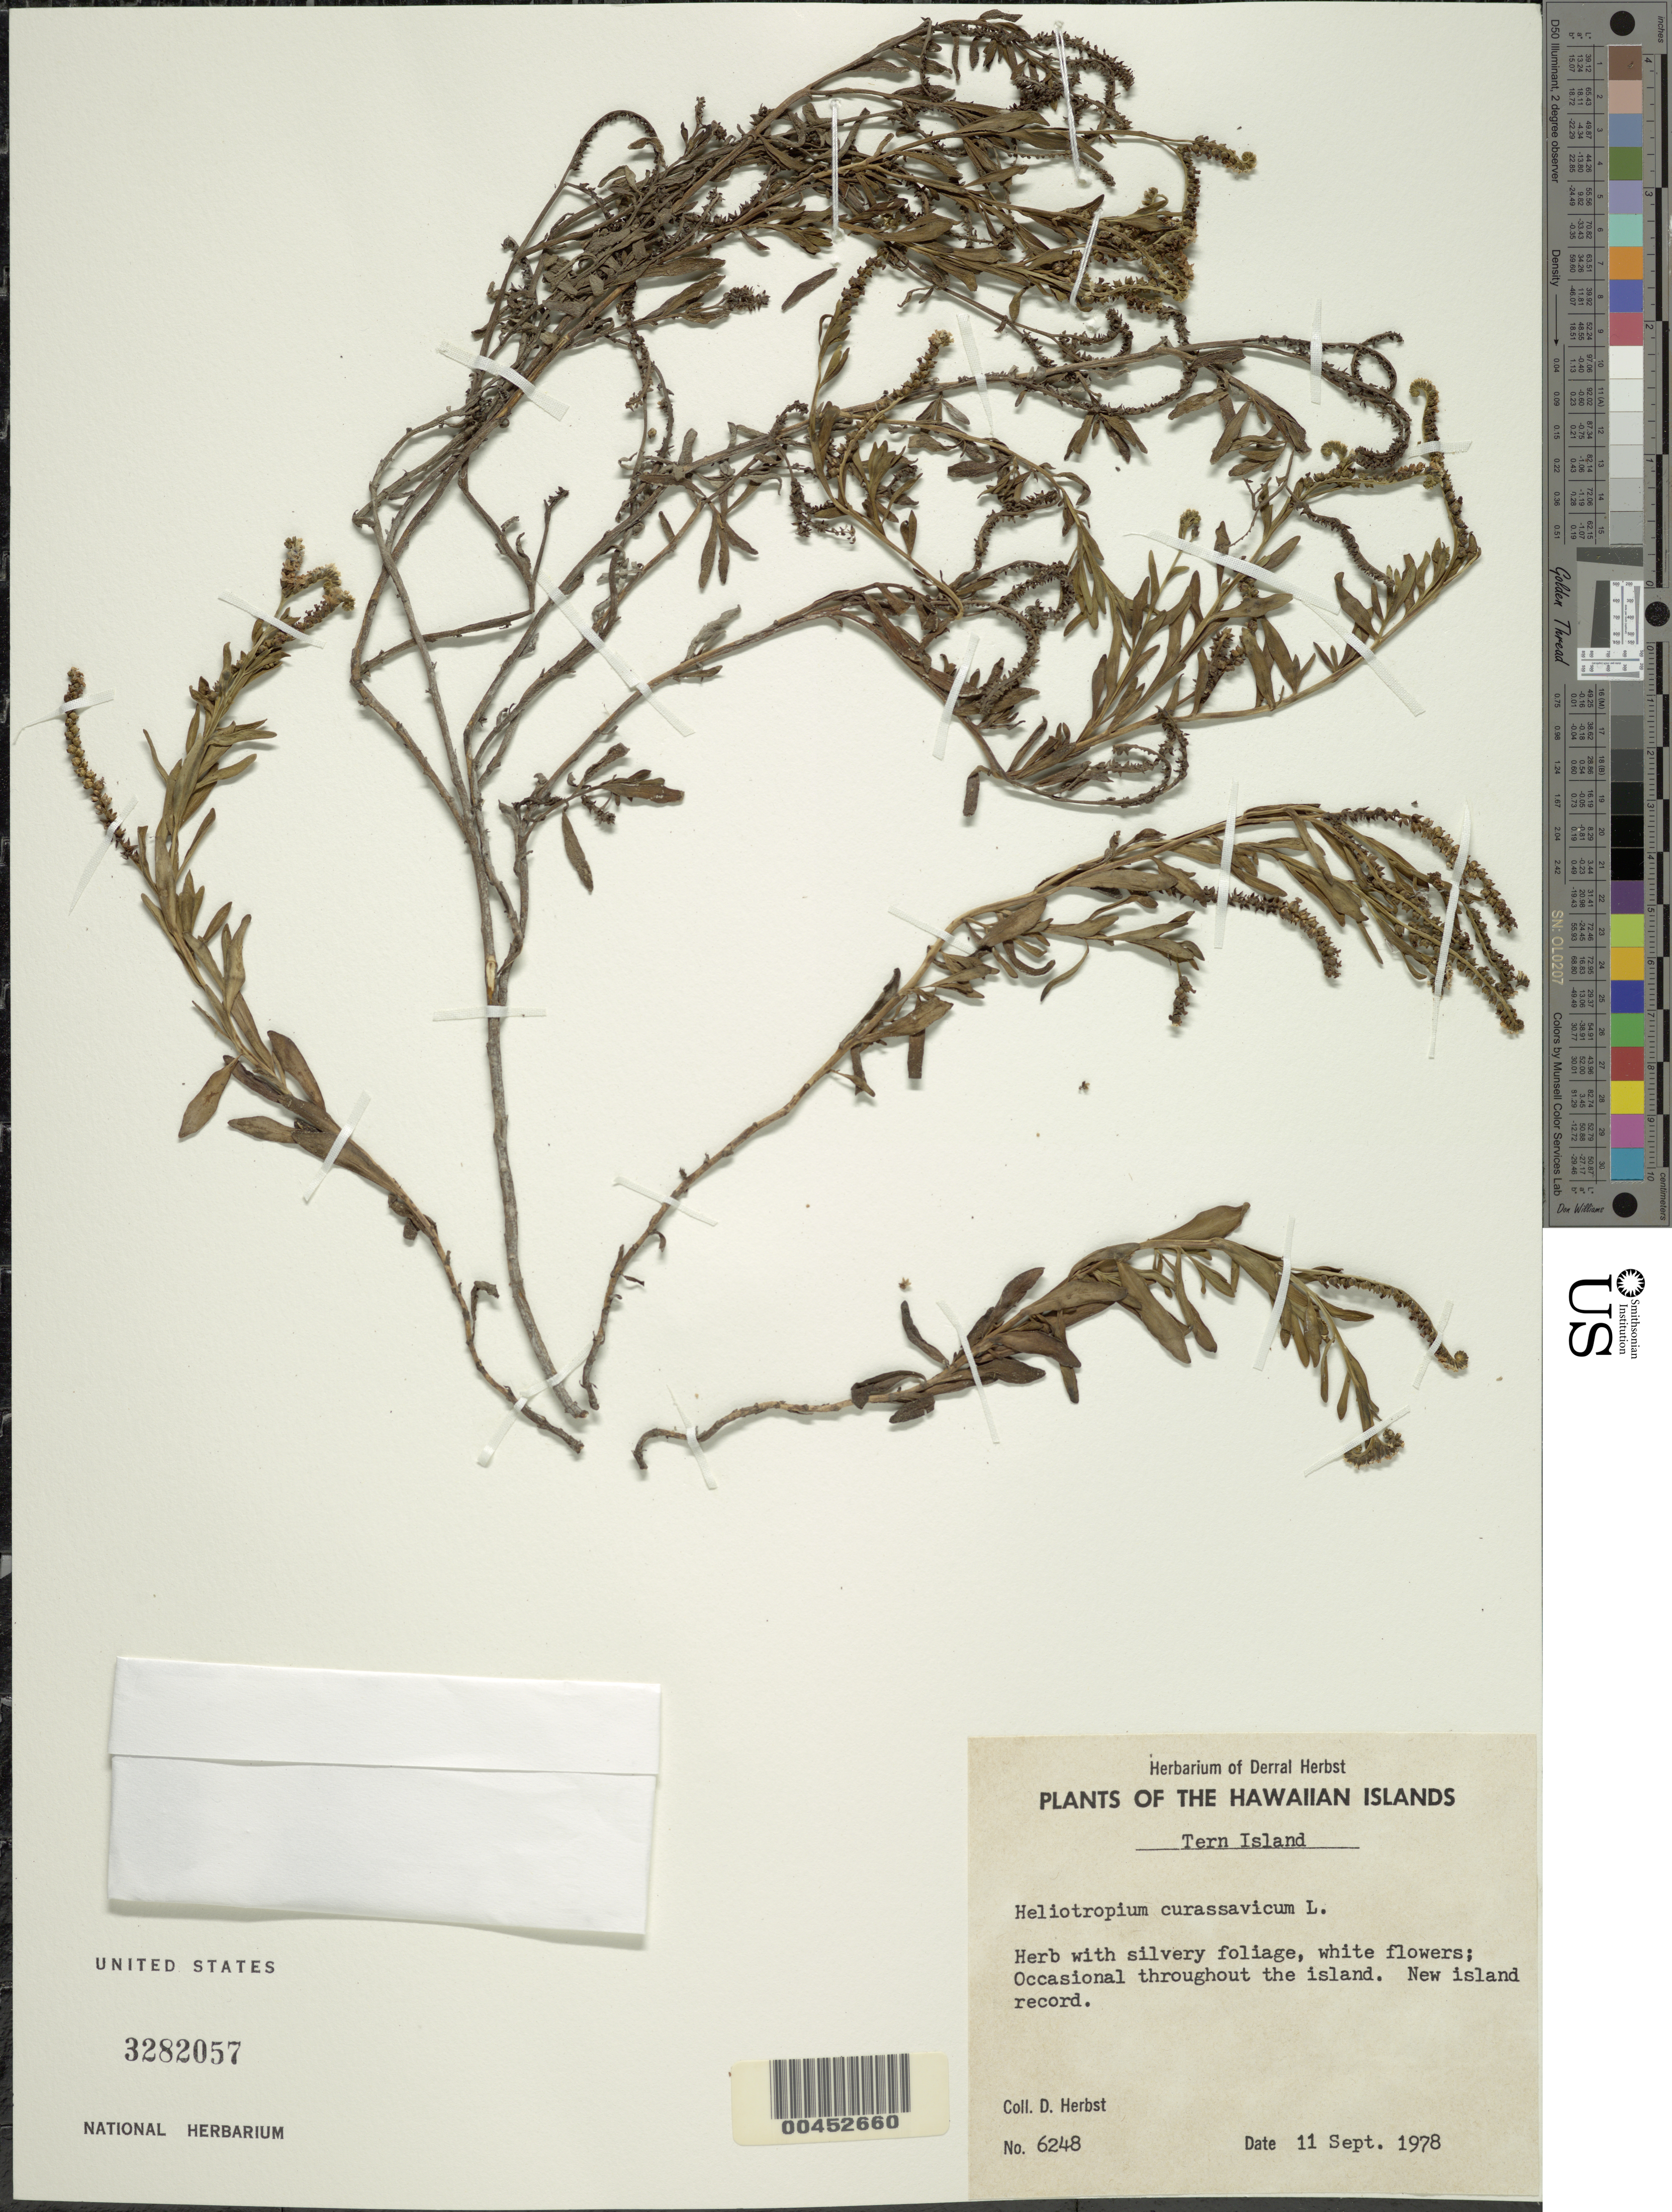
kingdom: Plantae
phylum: Tracheophyta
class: Magnoliopsida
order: Boraginales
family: Heliotropiaceae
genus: Heliotropium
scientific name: Heliotropium curassavicum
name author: L.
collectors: D. R. Herbst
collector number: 6248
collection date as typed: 11 Sep 1978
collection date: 1978-09-11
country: United States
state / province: Hawaii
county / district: Honolulu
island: Oahu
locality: Tern Island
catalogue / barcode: US 3282057